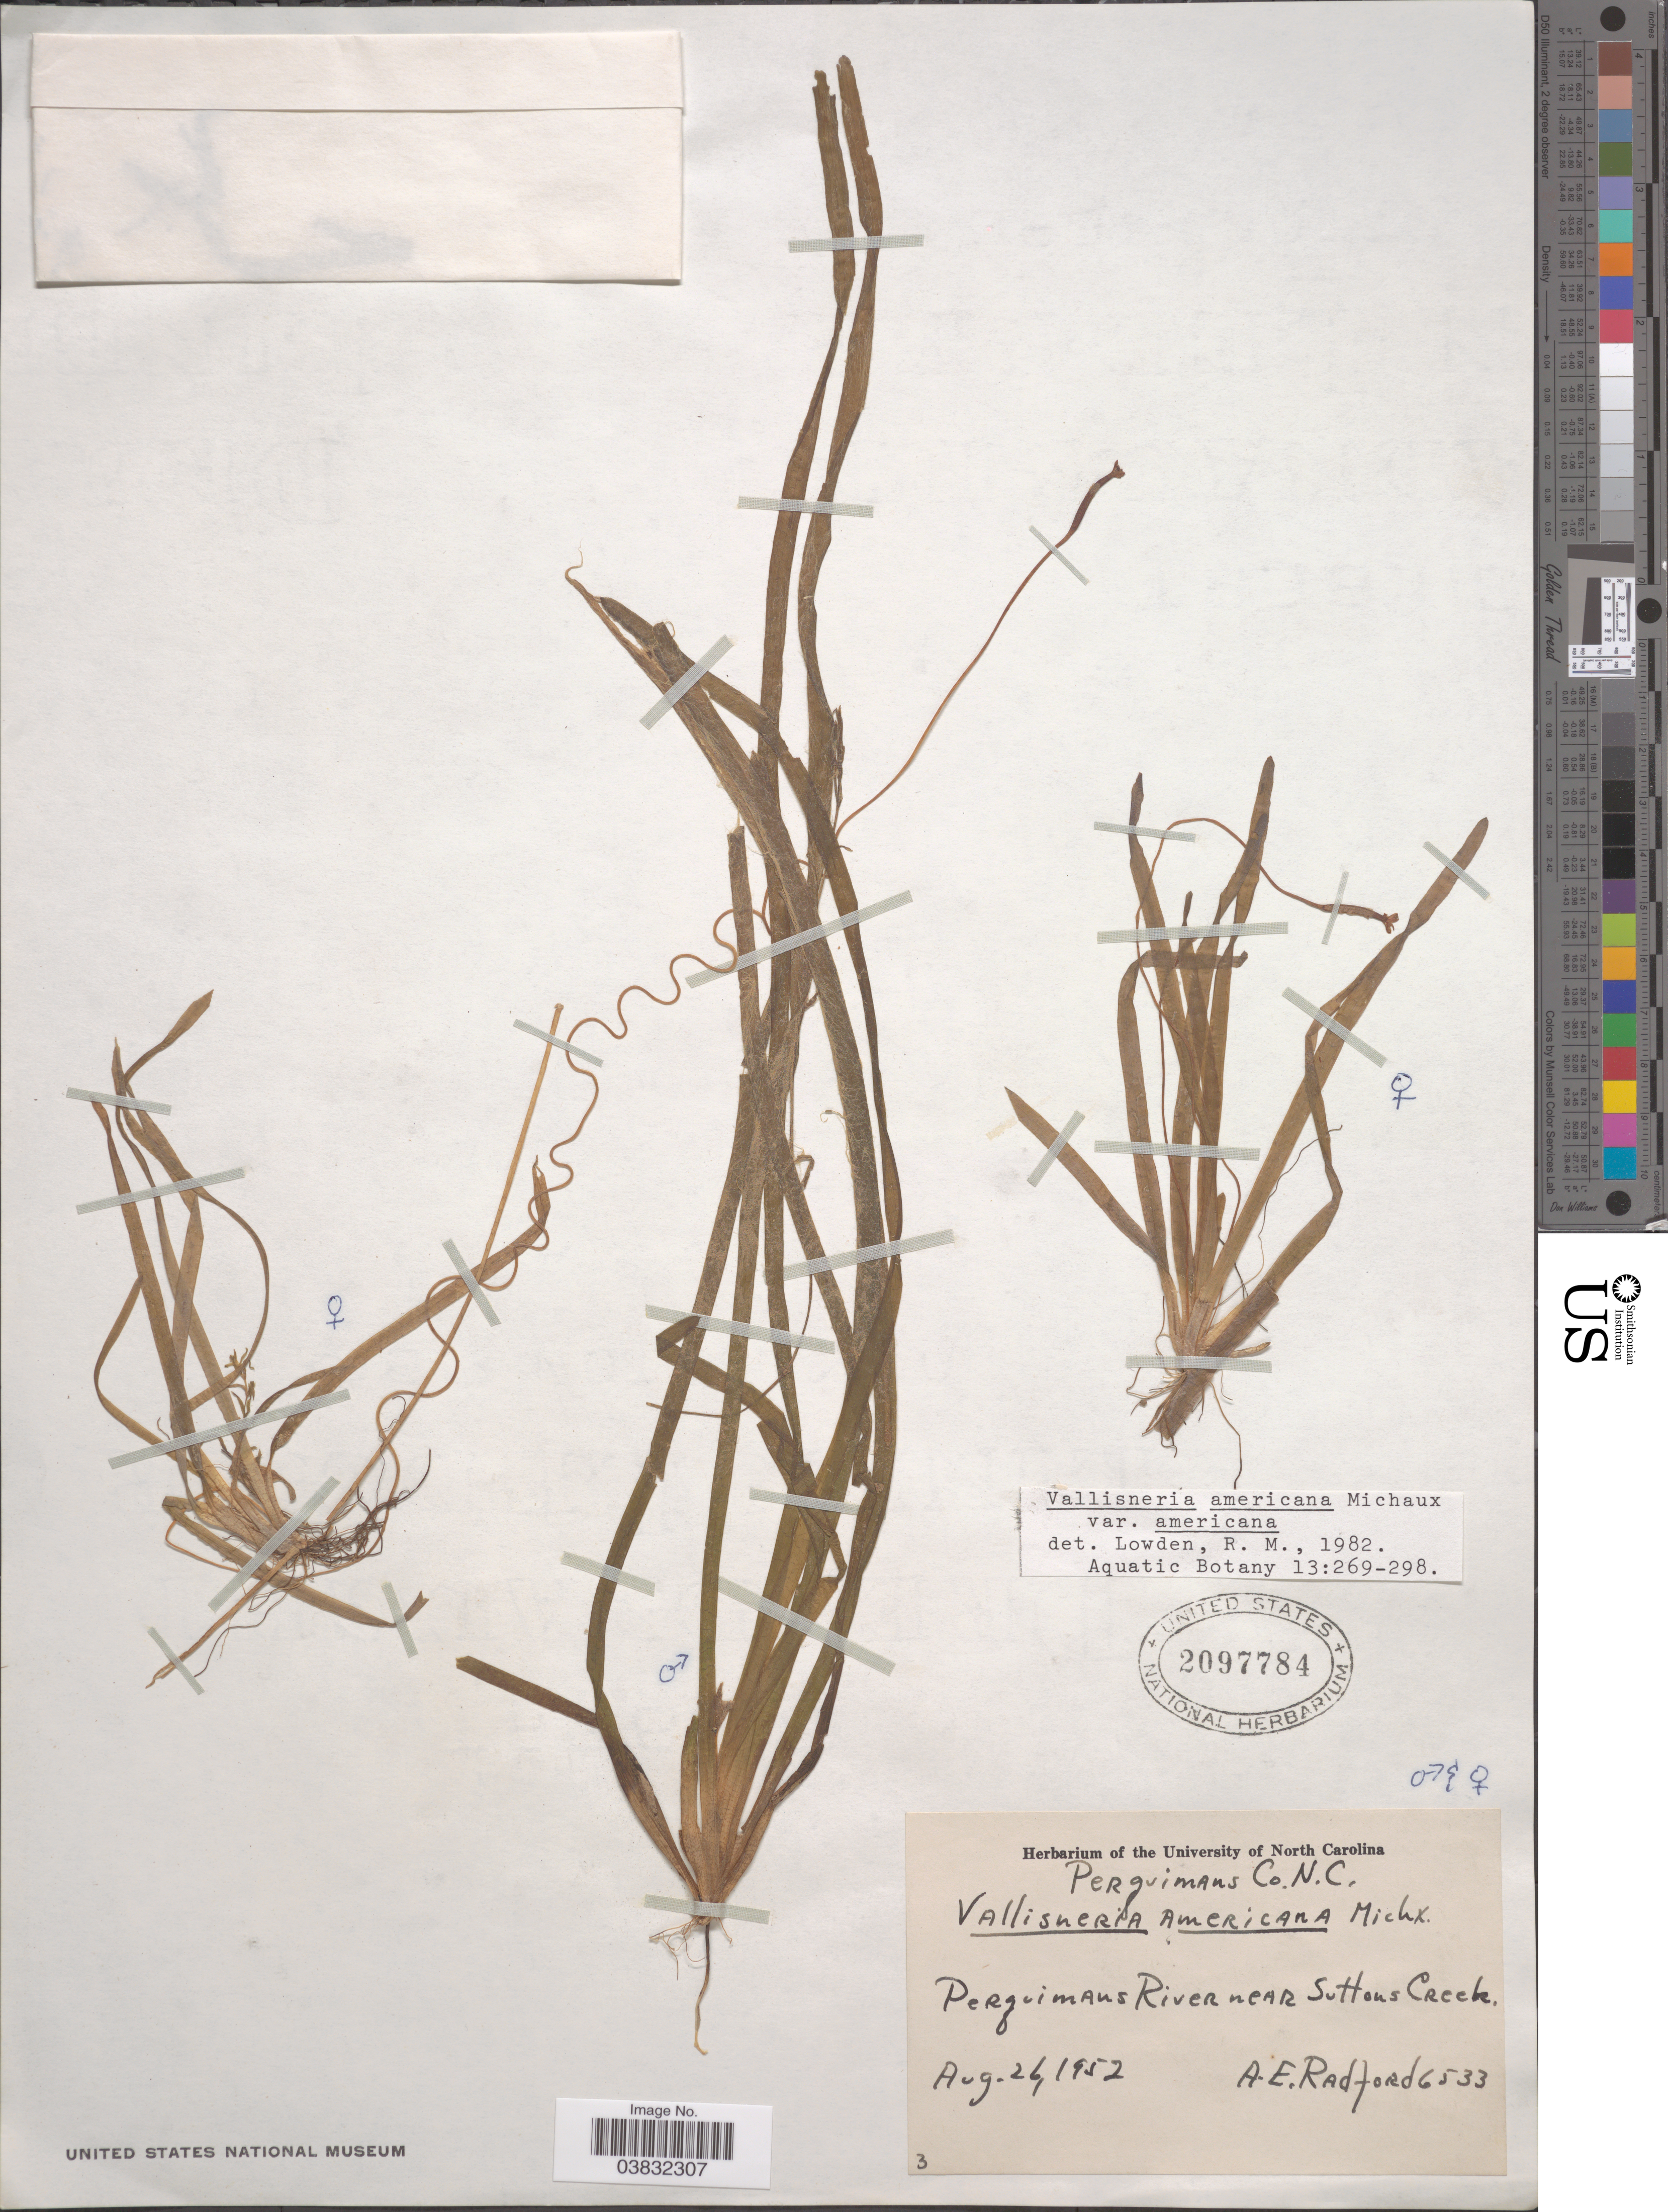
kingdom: Plantae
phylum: Tracheophyta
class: Liliopsida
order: Alismatales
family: Hydrocharitaceae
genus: Vallisneria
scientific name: Vallisneria americana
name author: Michx.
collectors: A. E. Radford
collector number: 6533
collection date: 1952-08-26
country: United States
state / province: North Carolina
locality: Perquimans Co. Perguimans River near Suttons Creek.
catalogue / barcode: US 2097784